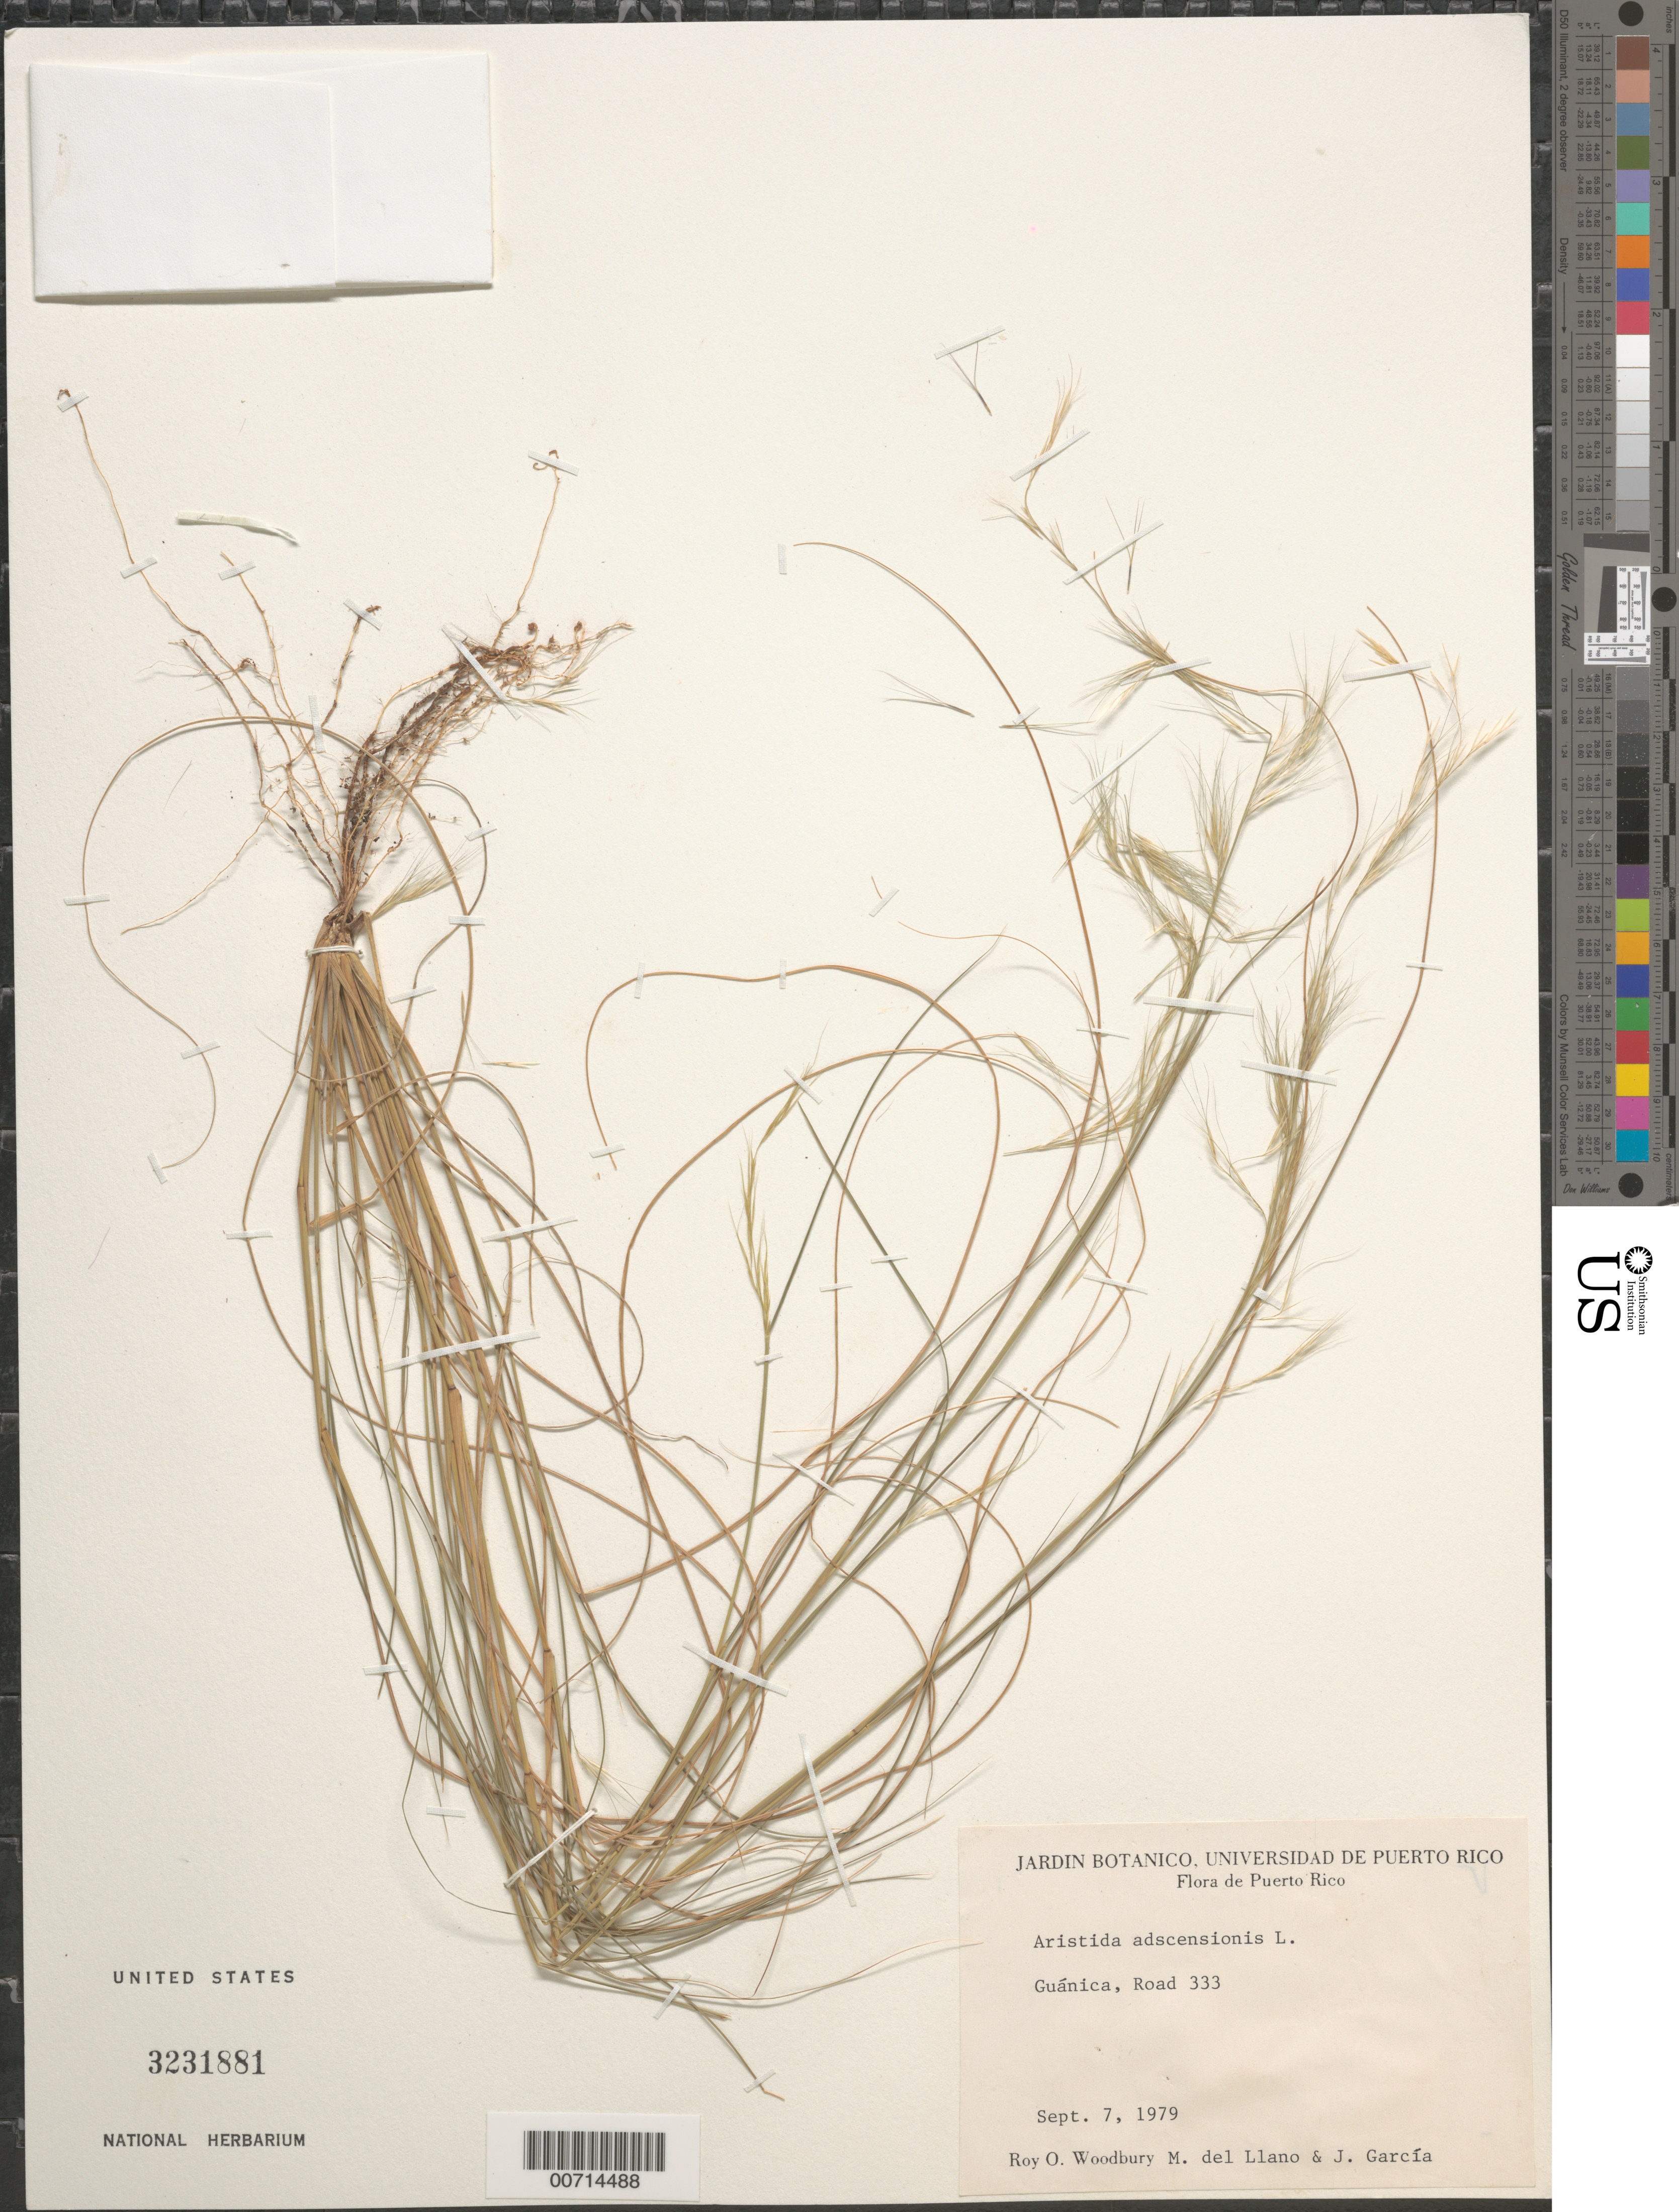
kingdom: Plantae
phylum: Tracheophyta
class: Liliopsida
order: Poales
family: Poaceae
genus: Aristida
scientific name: Aristida adscensionis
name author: L.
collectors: R. O. Woodbury, M. Llano & J. García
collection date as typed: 07 Sep 1979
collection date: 1979-09-07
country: Puerto Rico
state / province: Guánica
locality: Guanica, road 333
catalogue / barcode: US 3231881